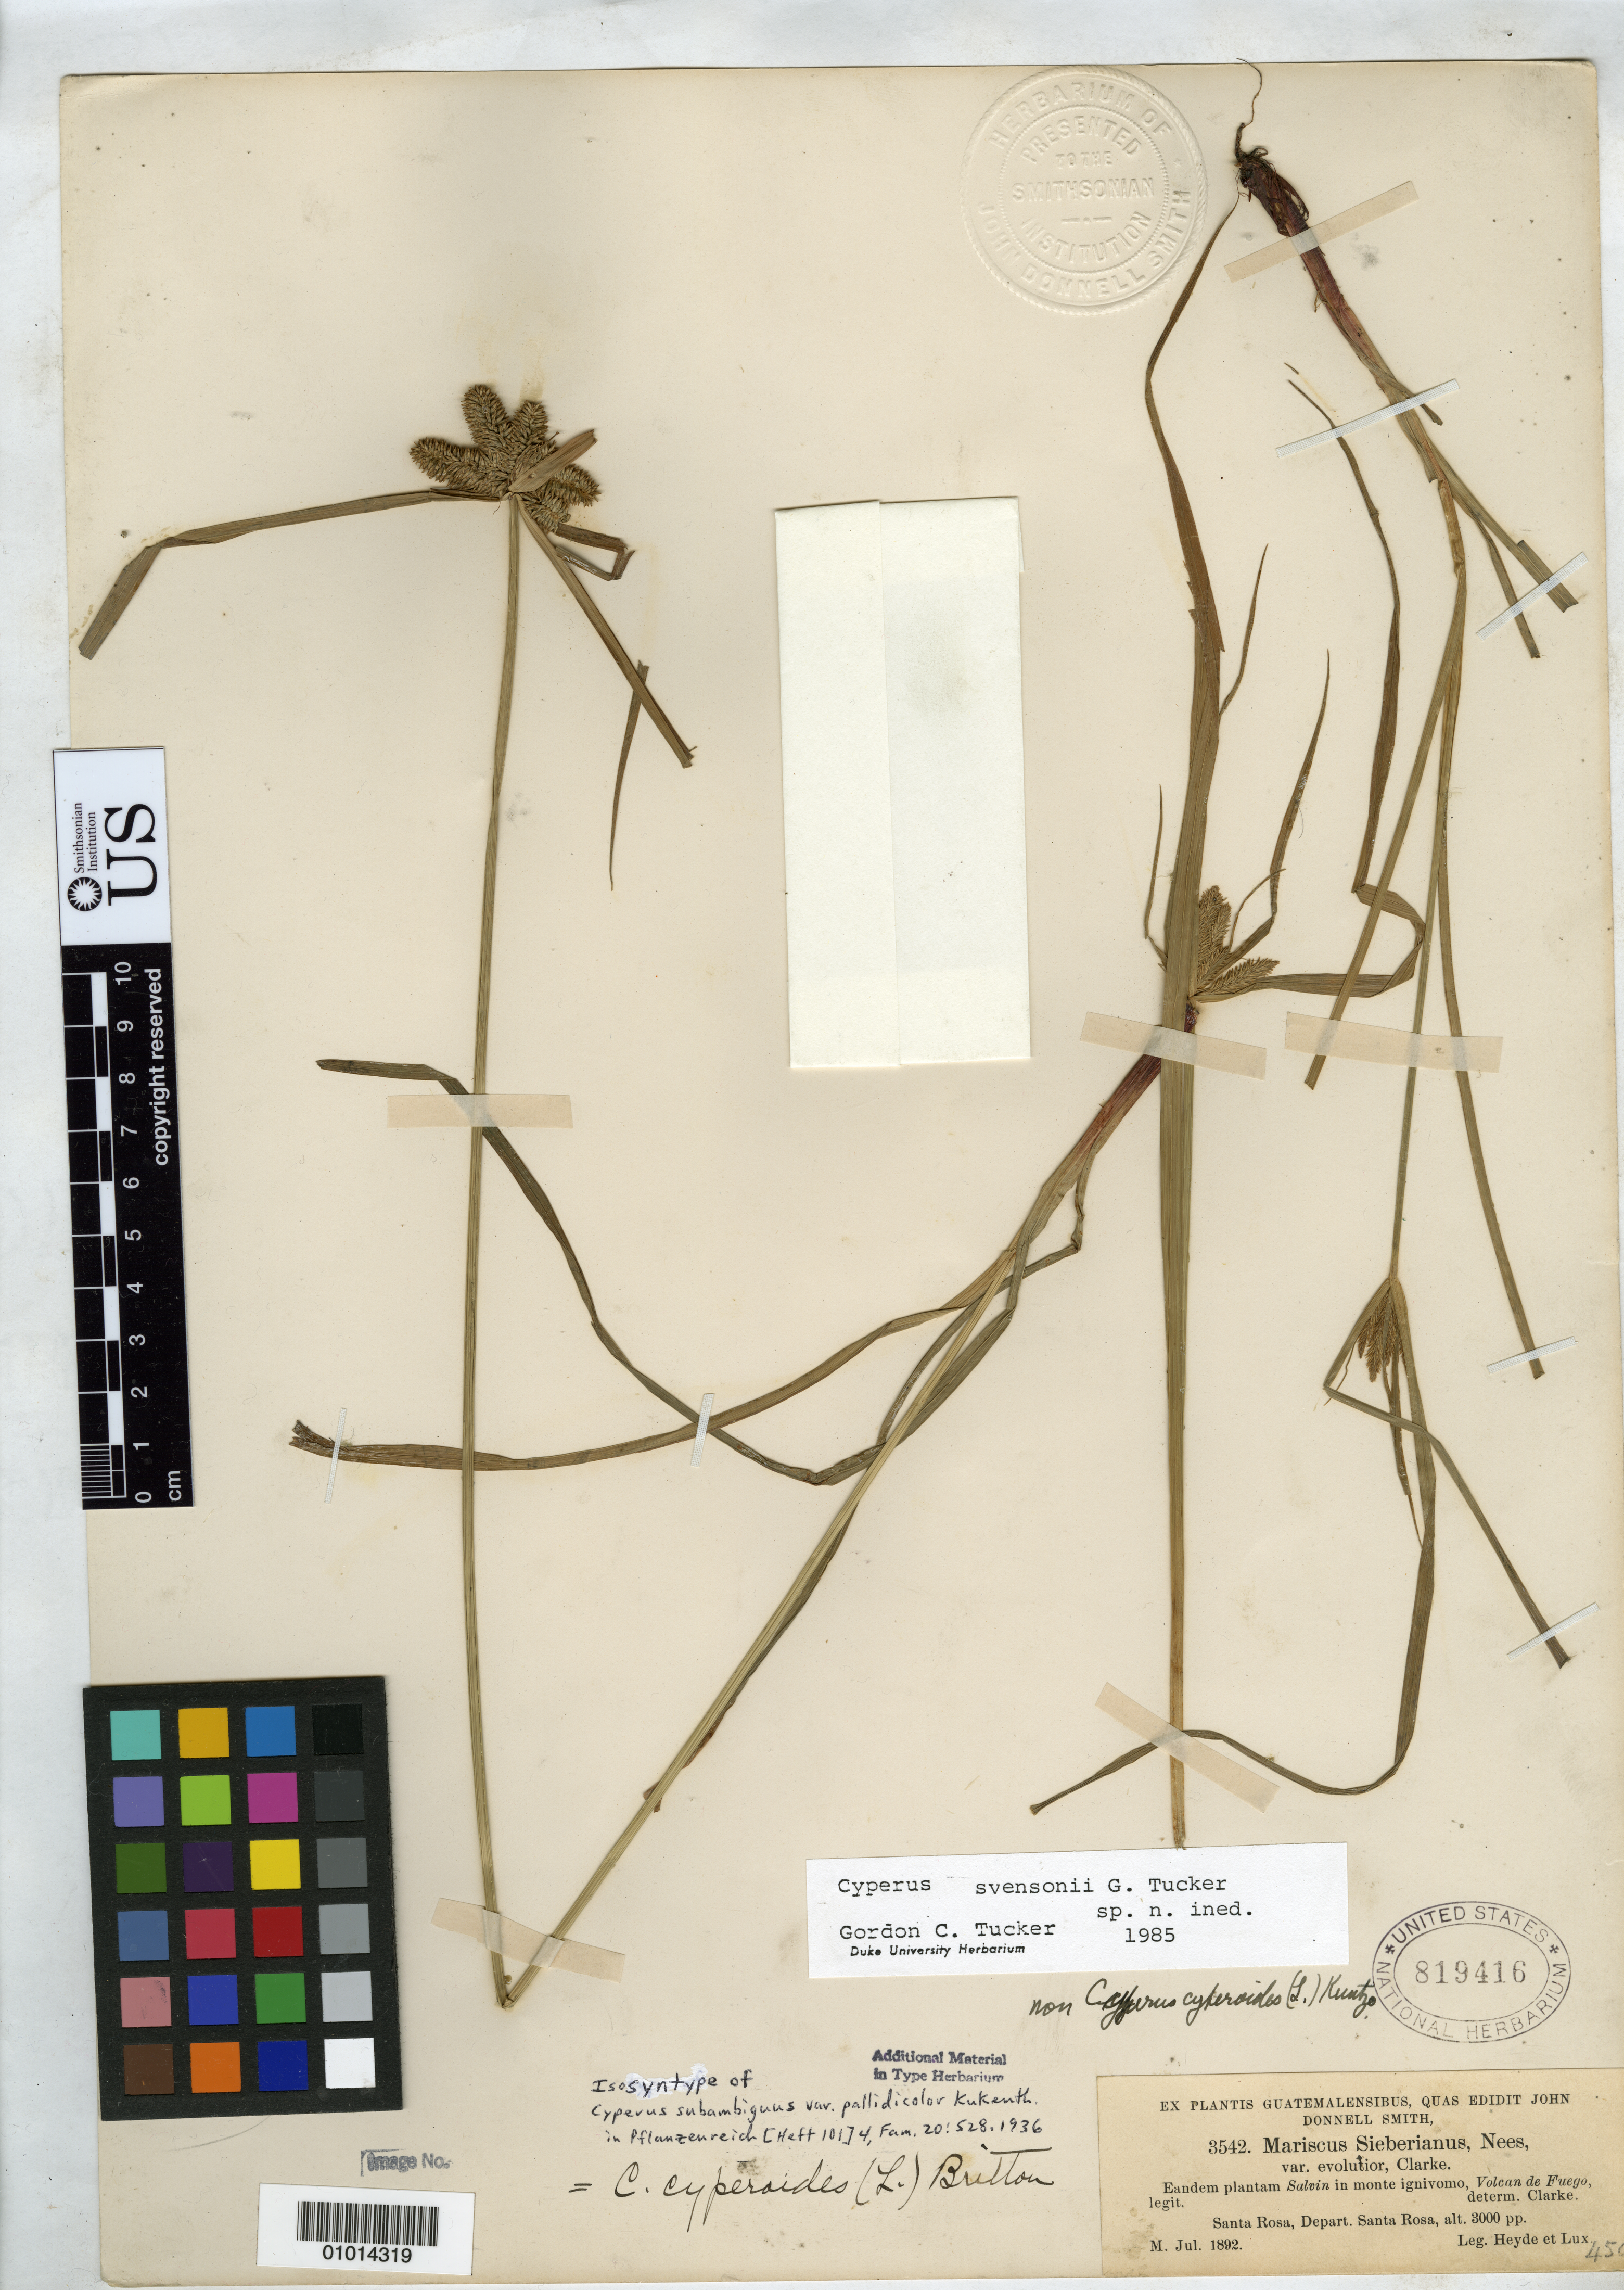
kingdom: Plantae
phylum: Tracheophyta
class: Liliopsida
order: Poales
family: Cyperaceae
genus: Cyperus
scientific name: Cyperus subambiguus var. pallidicolor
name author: Kük. in Engl.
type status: Isosyntype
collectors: E. T. Heyde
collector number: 3542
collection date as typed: Jul 1892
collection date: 1892-07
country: Guatemala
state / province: Santa Rosa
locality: Santa Rosa.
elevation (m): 3000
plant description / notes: Specimen ex John Donnell Smith herbarium.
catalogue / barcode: US 819416